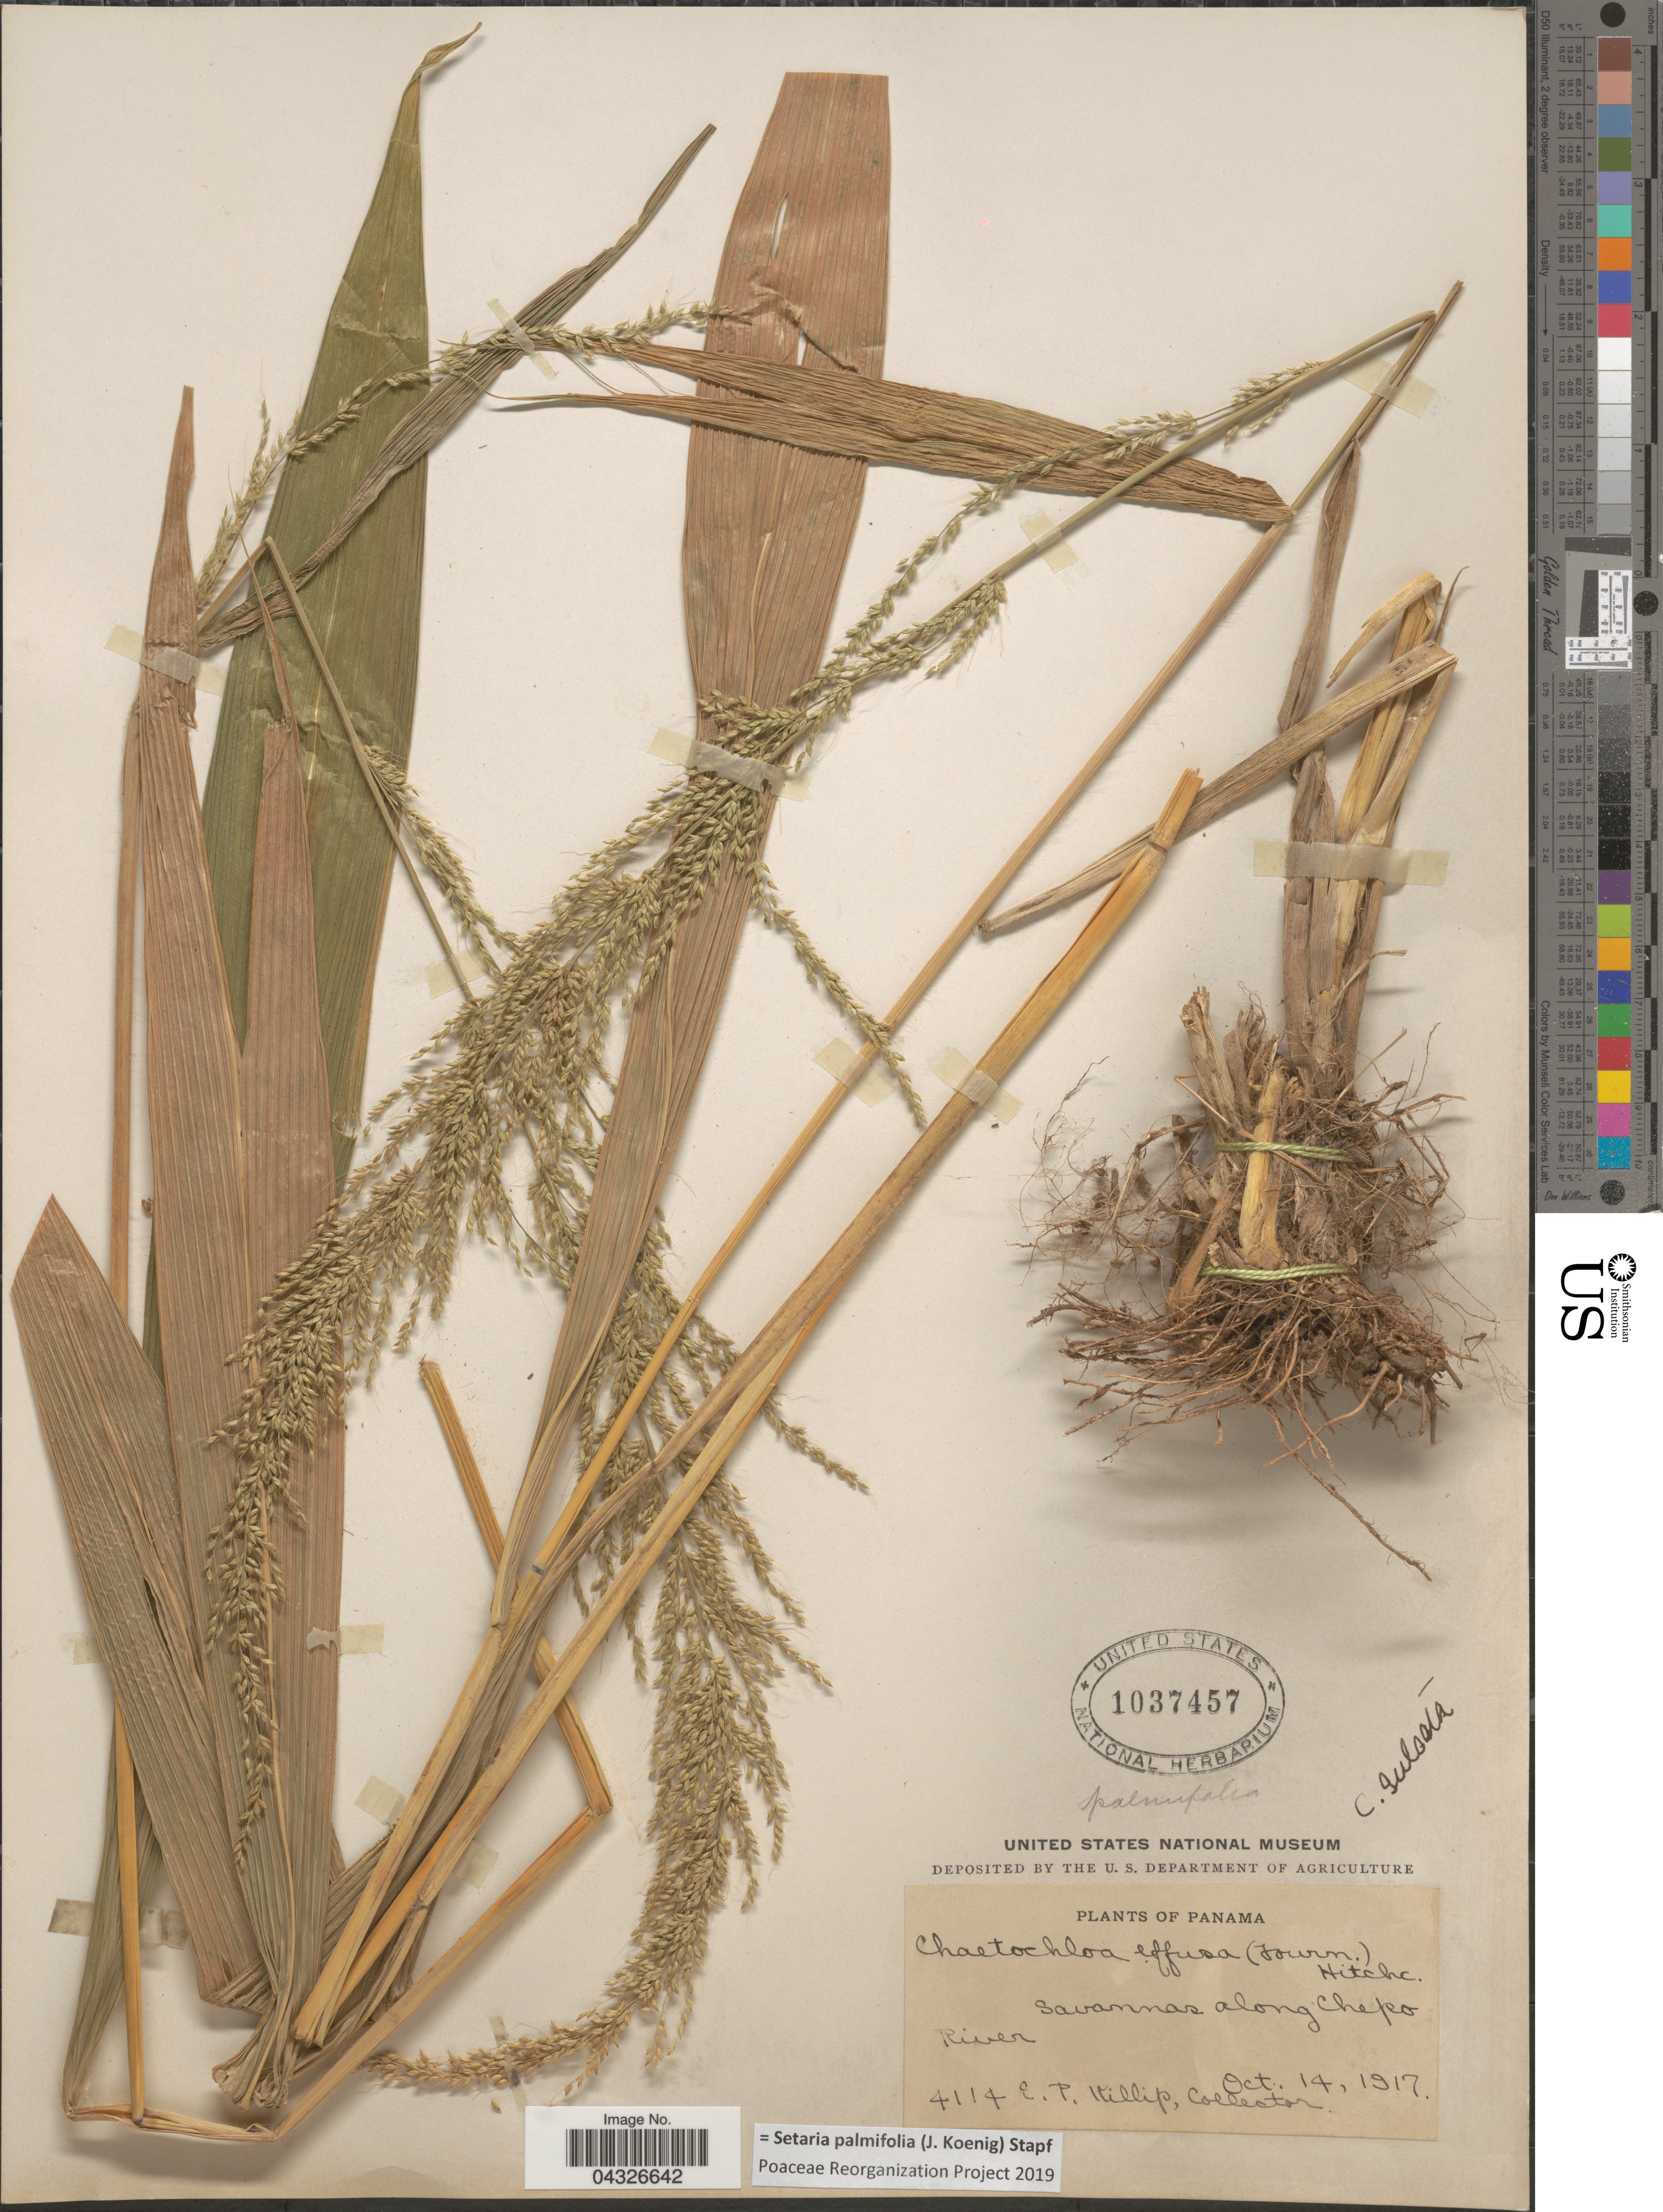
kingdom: Plantae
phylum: Tracheophyta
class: Liliopsida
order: Poales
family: Poaceae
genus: Setaria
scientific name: Setaria palmifolia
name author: (J. Koenig) Stapf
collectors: E. P. Killip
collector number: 4114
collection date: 1917-10-14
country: Panama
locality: Savannas along Chepo River.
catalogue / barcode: US 1037457